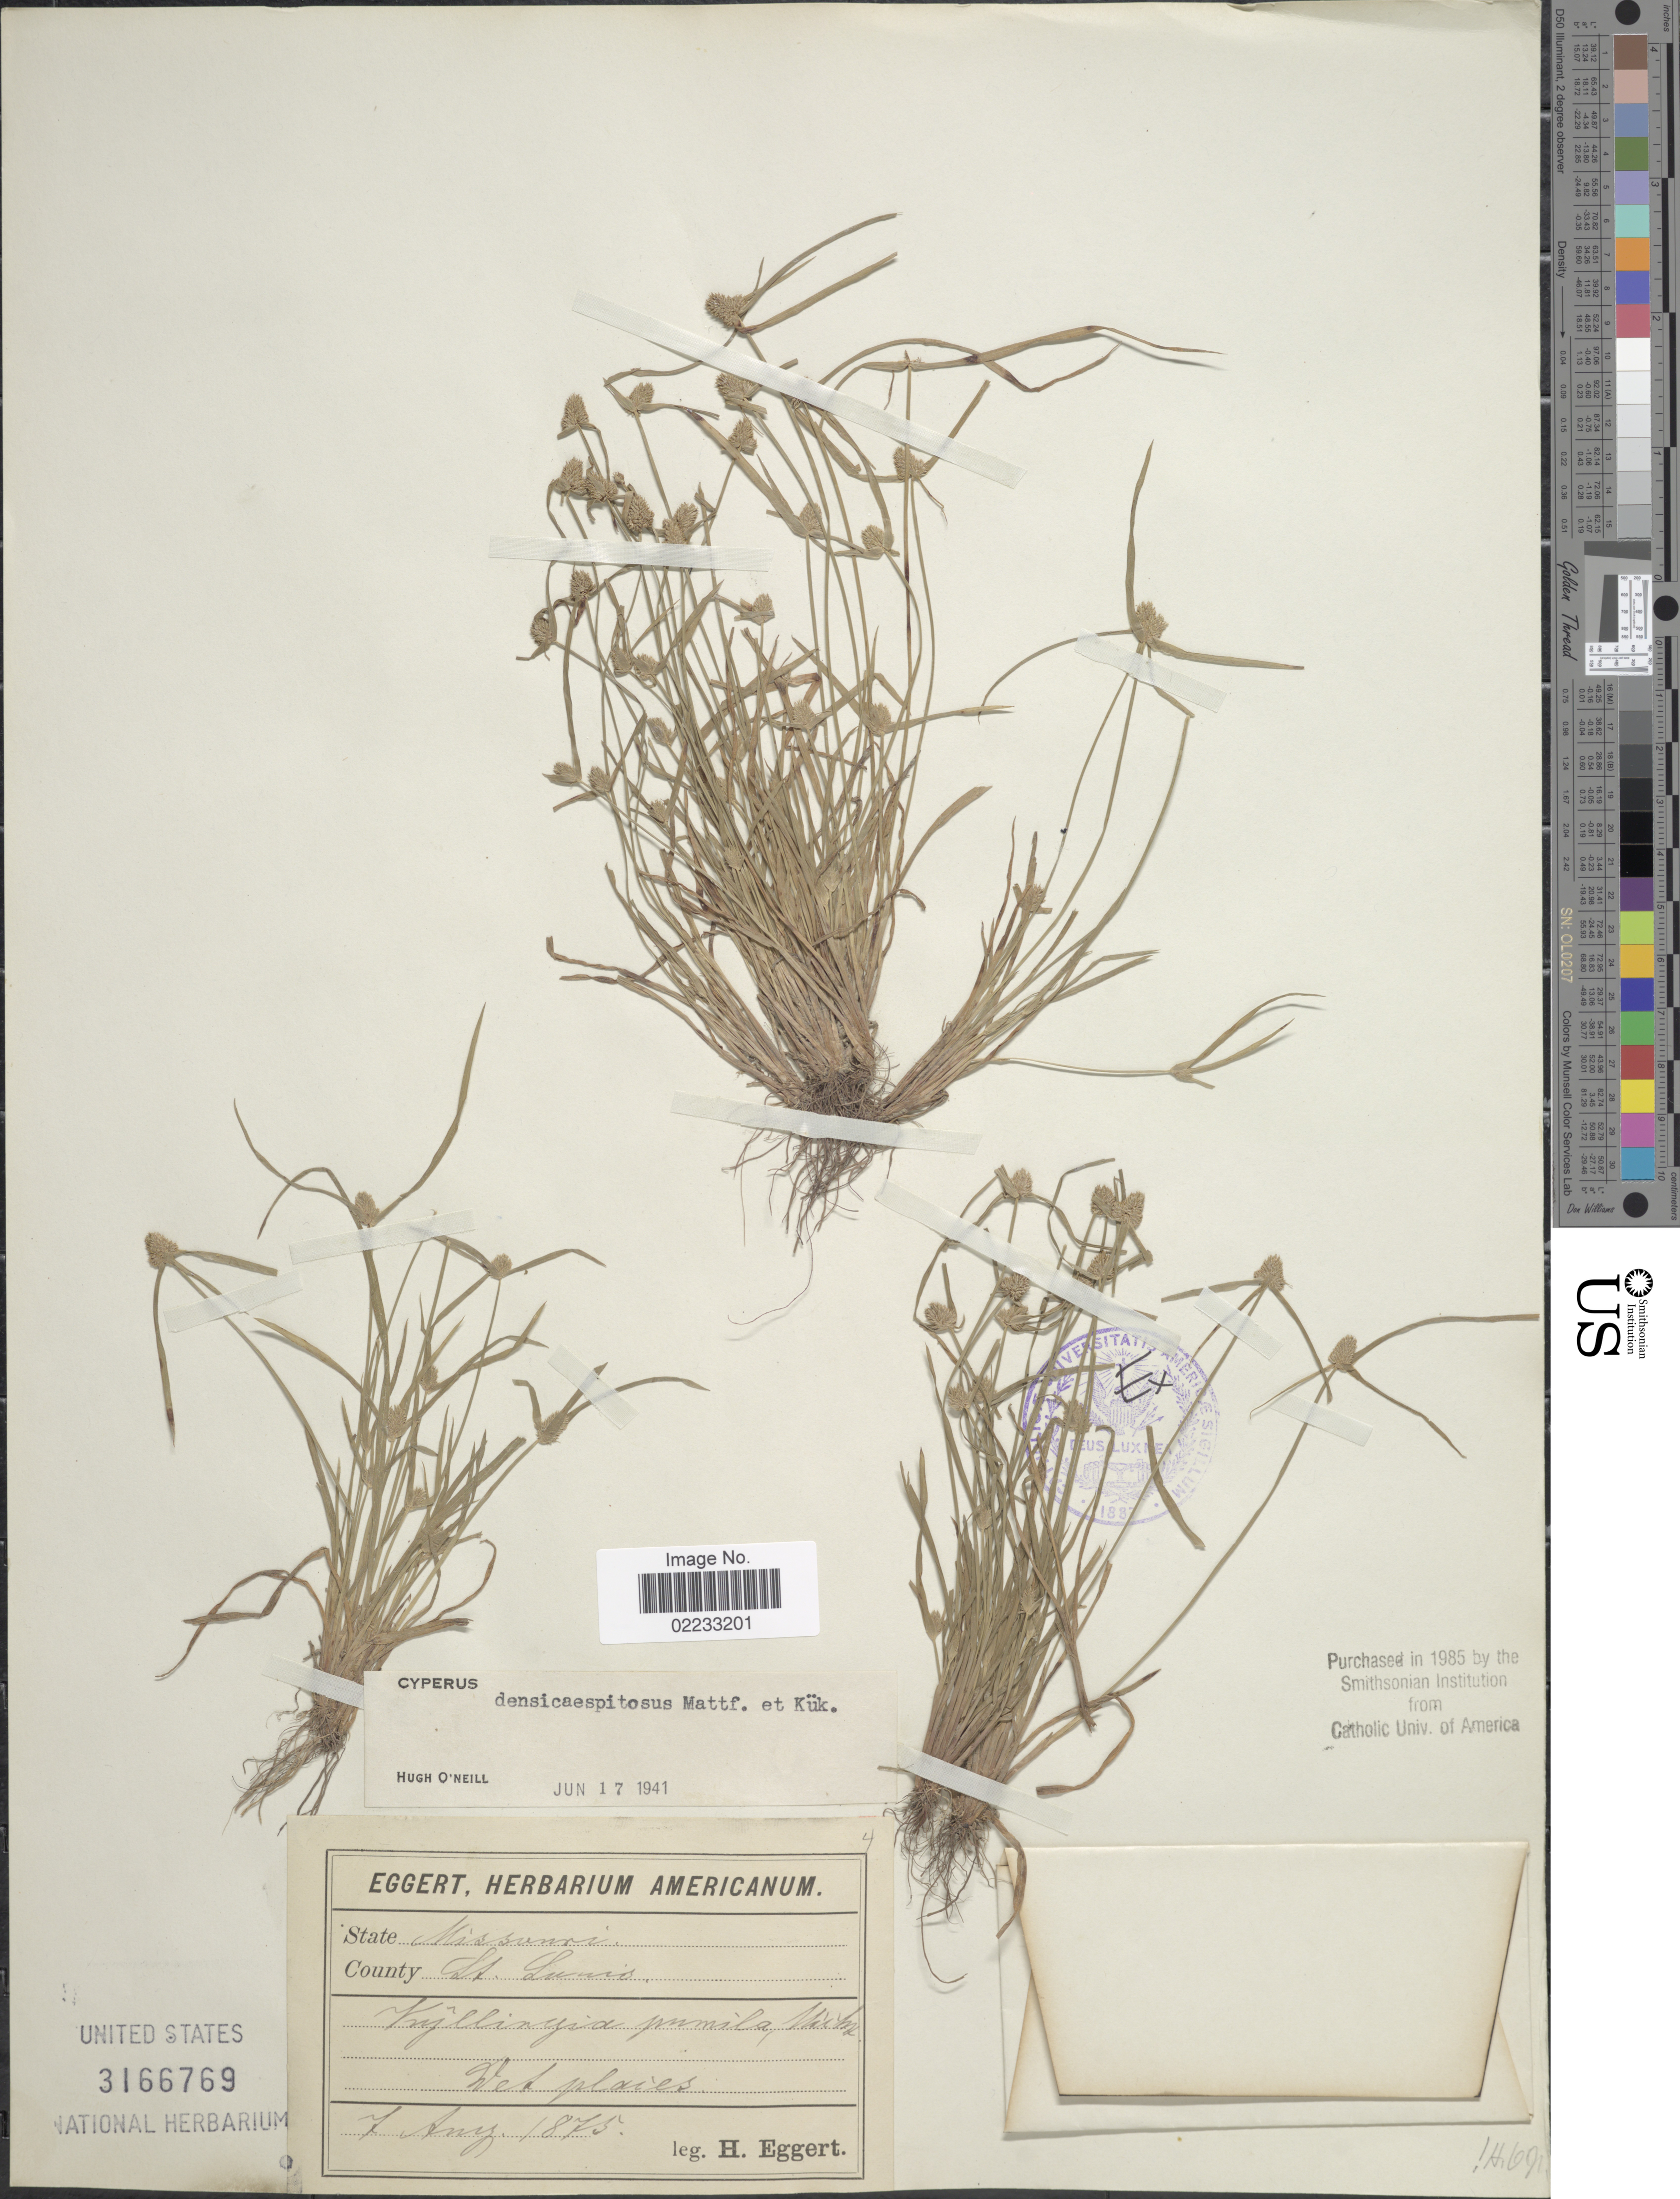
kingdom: Plantae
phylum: Tracheophyta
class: Liliopsida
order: Poales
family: Cyperaceae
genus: Cyperus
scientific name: Cyperus hortensis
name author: (Salzm. ex Steud.) Dorr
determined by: Strong, Mark T., (BOT), Smithsonian Institution - National Museum of Natural History (UNITED STATES)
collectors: H. Eggert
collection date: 1875-08-07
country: United States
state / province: Missouri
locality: St. Louis County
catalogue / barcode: US 3166769